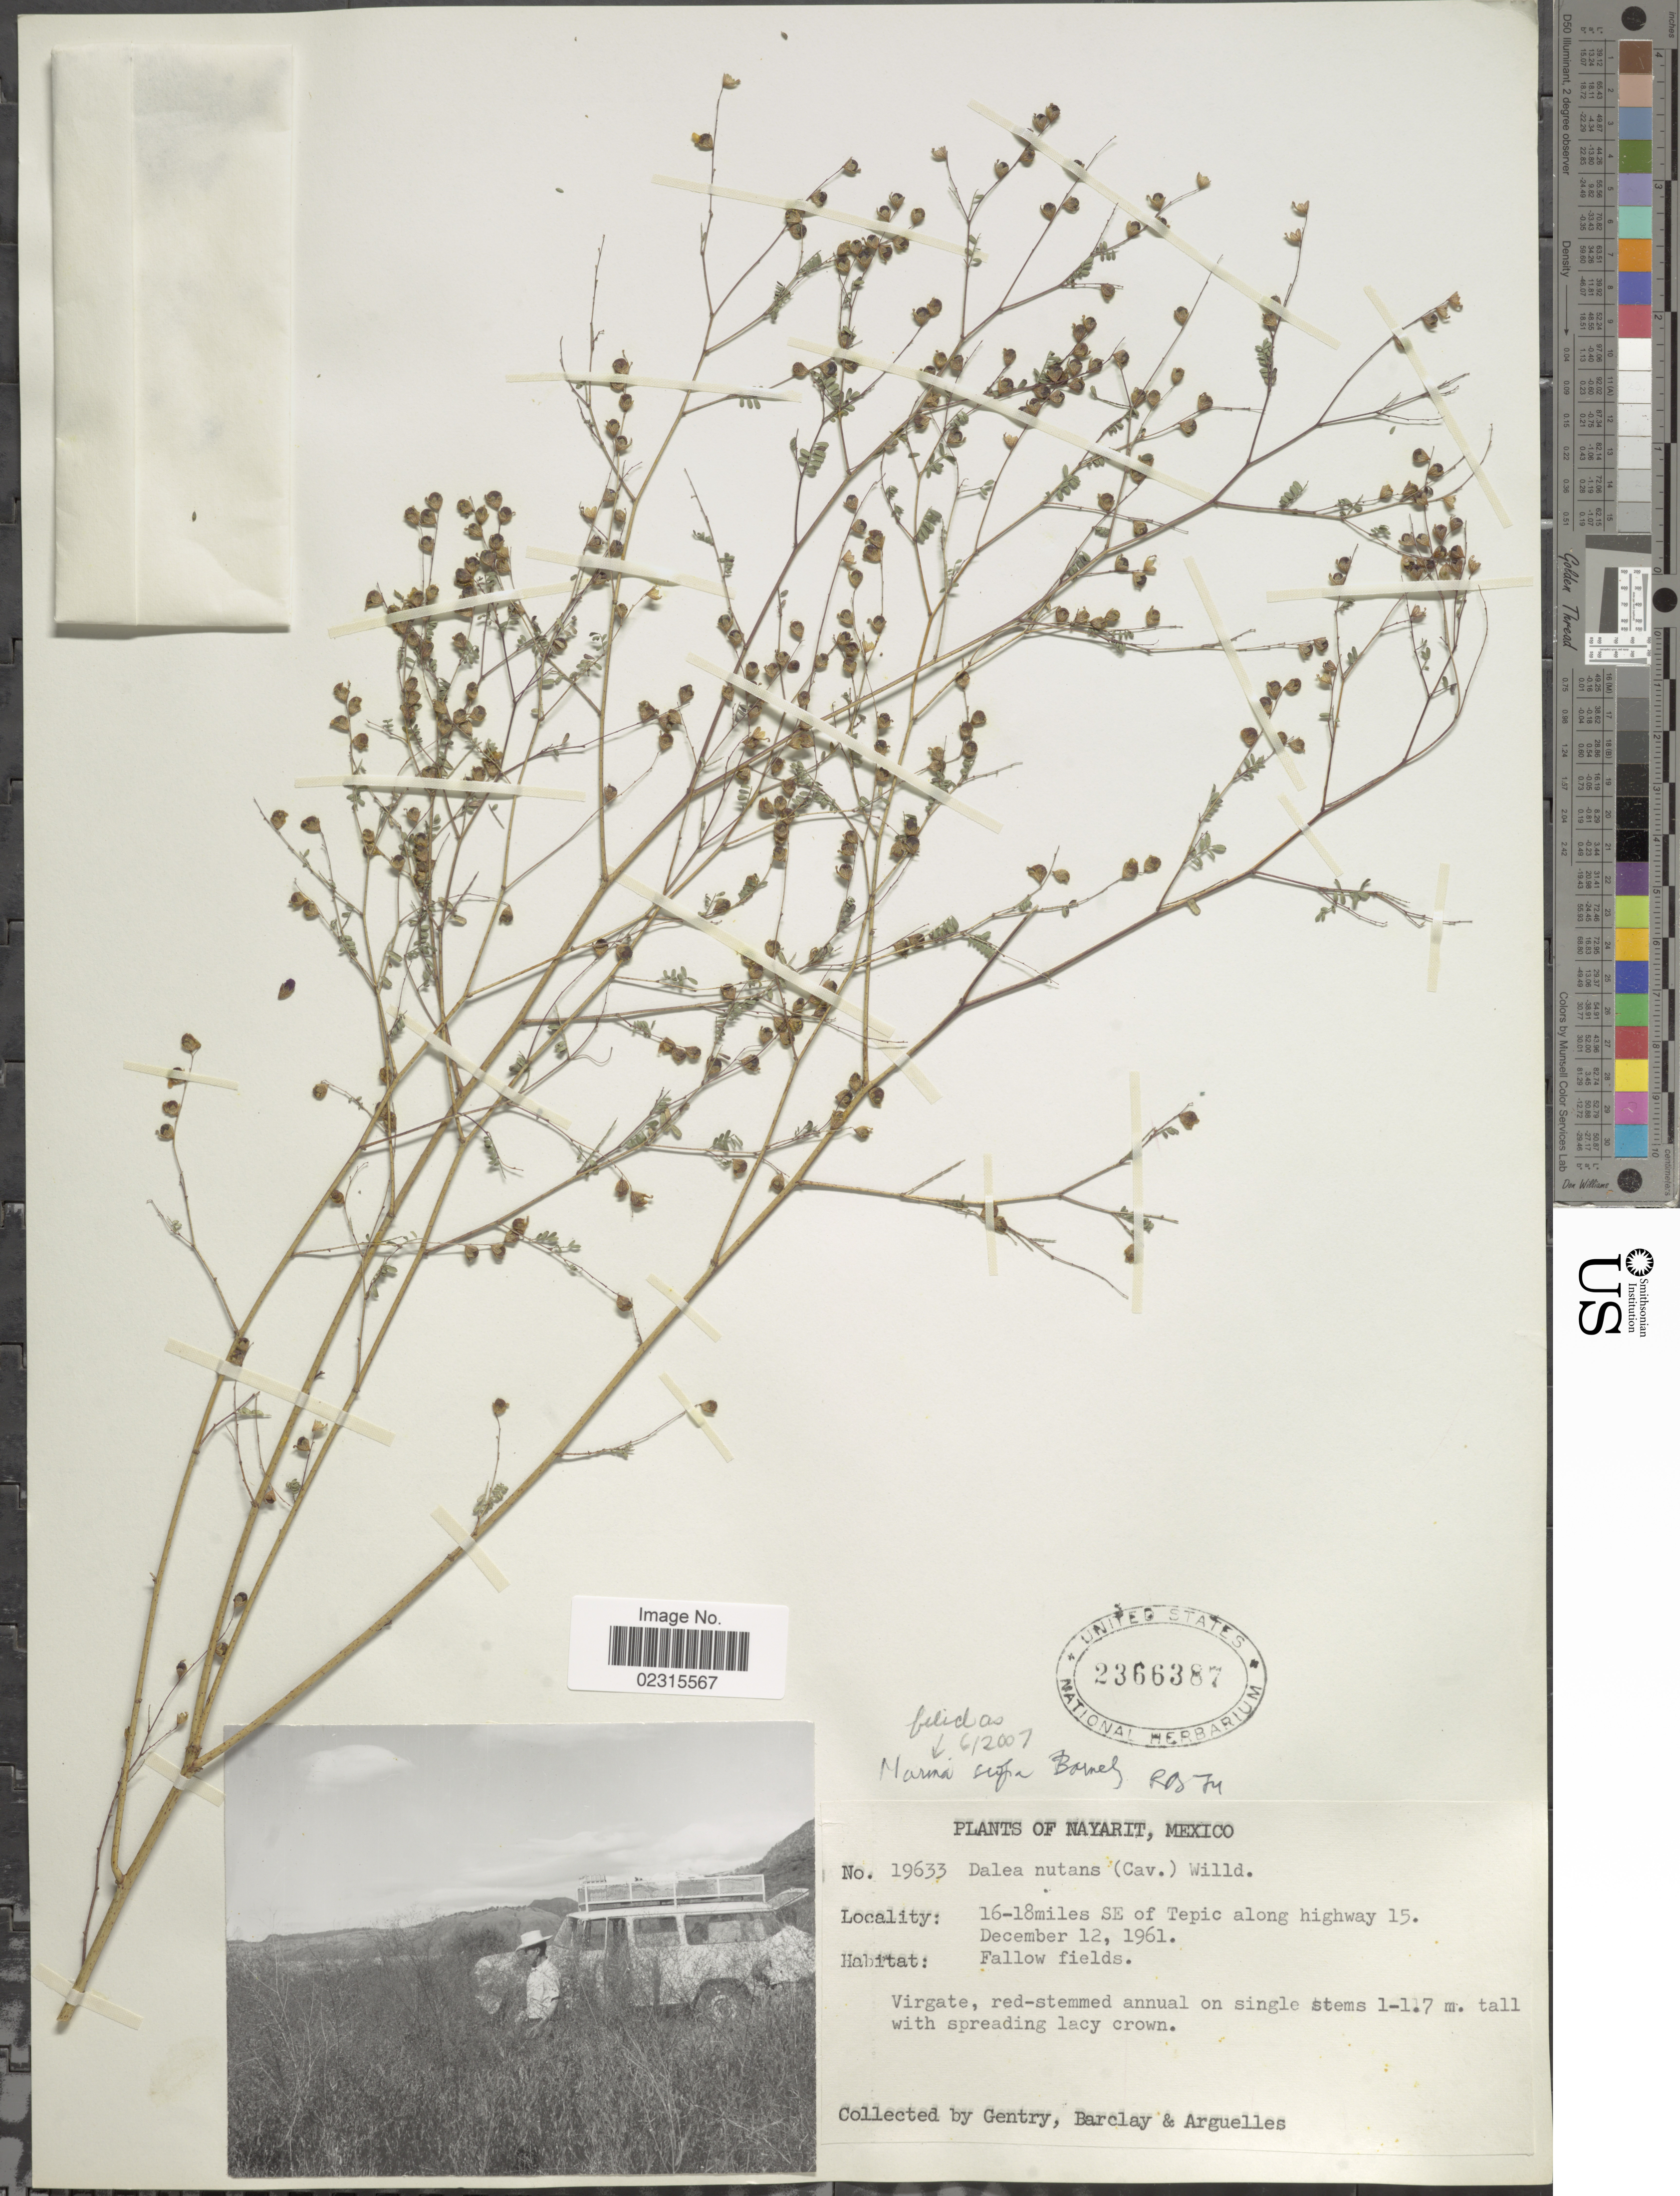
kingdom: Plantae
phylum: Tracheophyta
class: Magnoliopsida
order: Fabales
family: Fabaceae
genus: Marina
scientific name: Marina scopa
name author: Barneby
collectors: Gentry, --, -- Barclay & Arguelles, --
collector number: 19633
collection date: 1961-12-12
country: Mexico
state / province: Nayarit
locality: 16-18 miles SE of Tepic along highway 15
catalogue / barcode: US 2366387